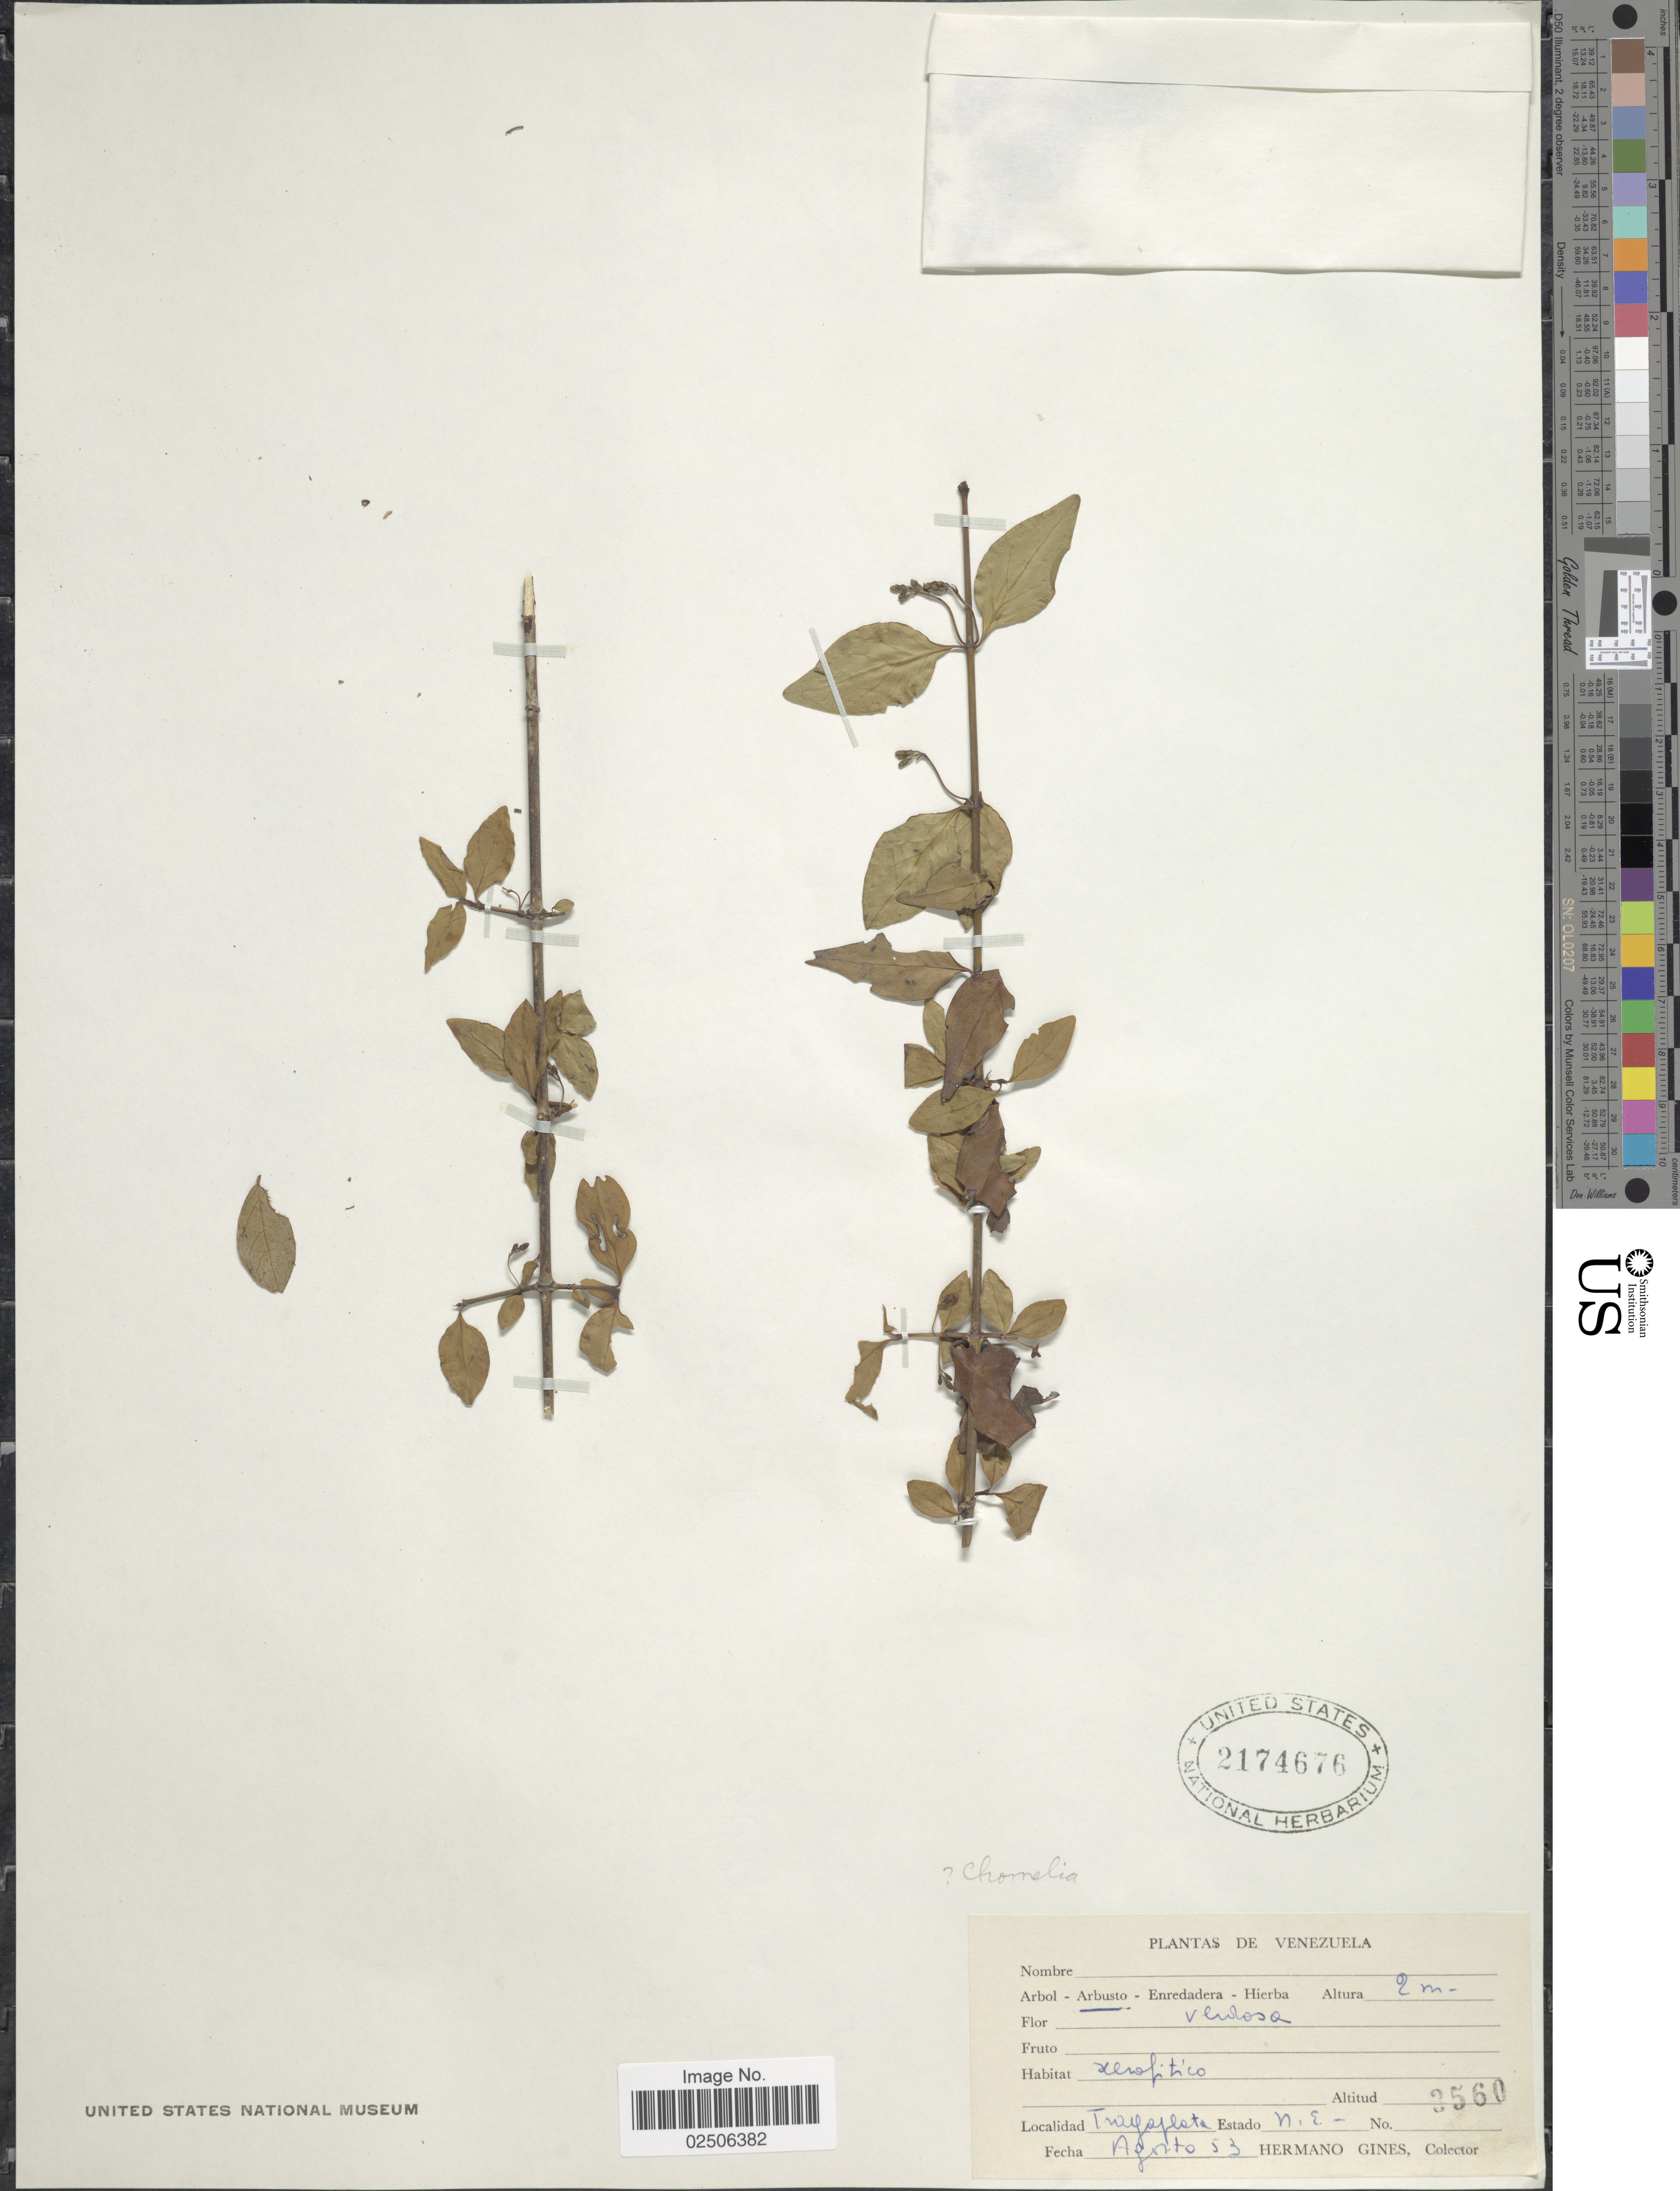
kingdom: Plantae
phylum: Tracheophyta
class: Magnoliopsida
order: Gentianales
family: Rubiaceae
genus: Chomelia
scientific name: Chomelia sp.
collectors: Bro. Gines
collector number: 3560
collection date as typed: Transcribed d/m/y: /8/53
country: Venezuela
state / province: Nueva Esparta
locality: Tragaphete.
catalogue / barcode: US 2174676